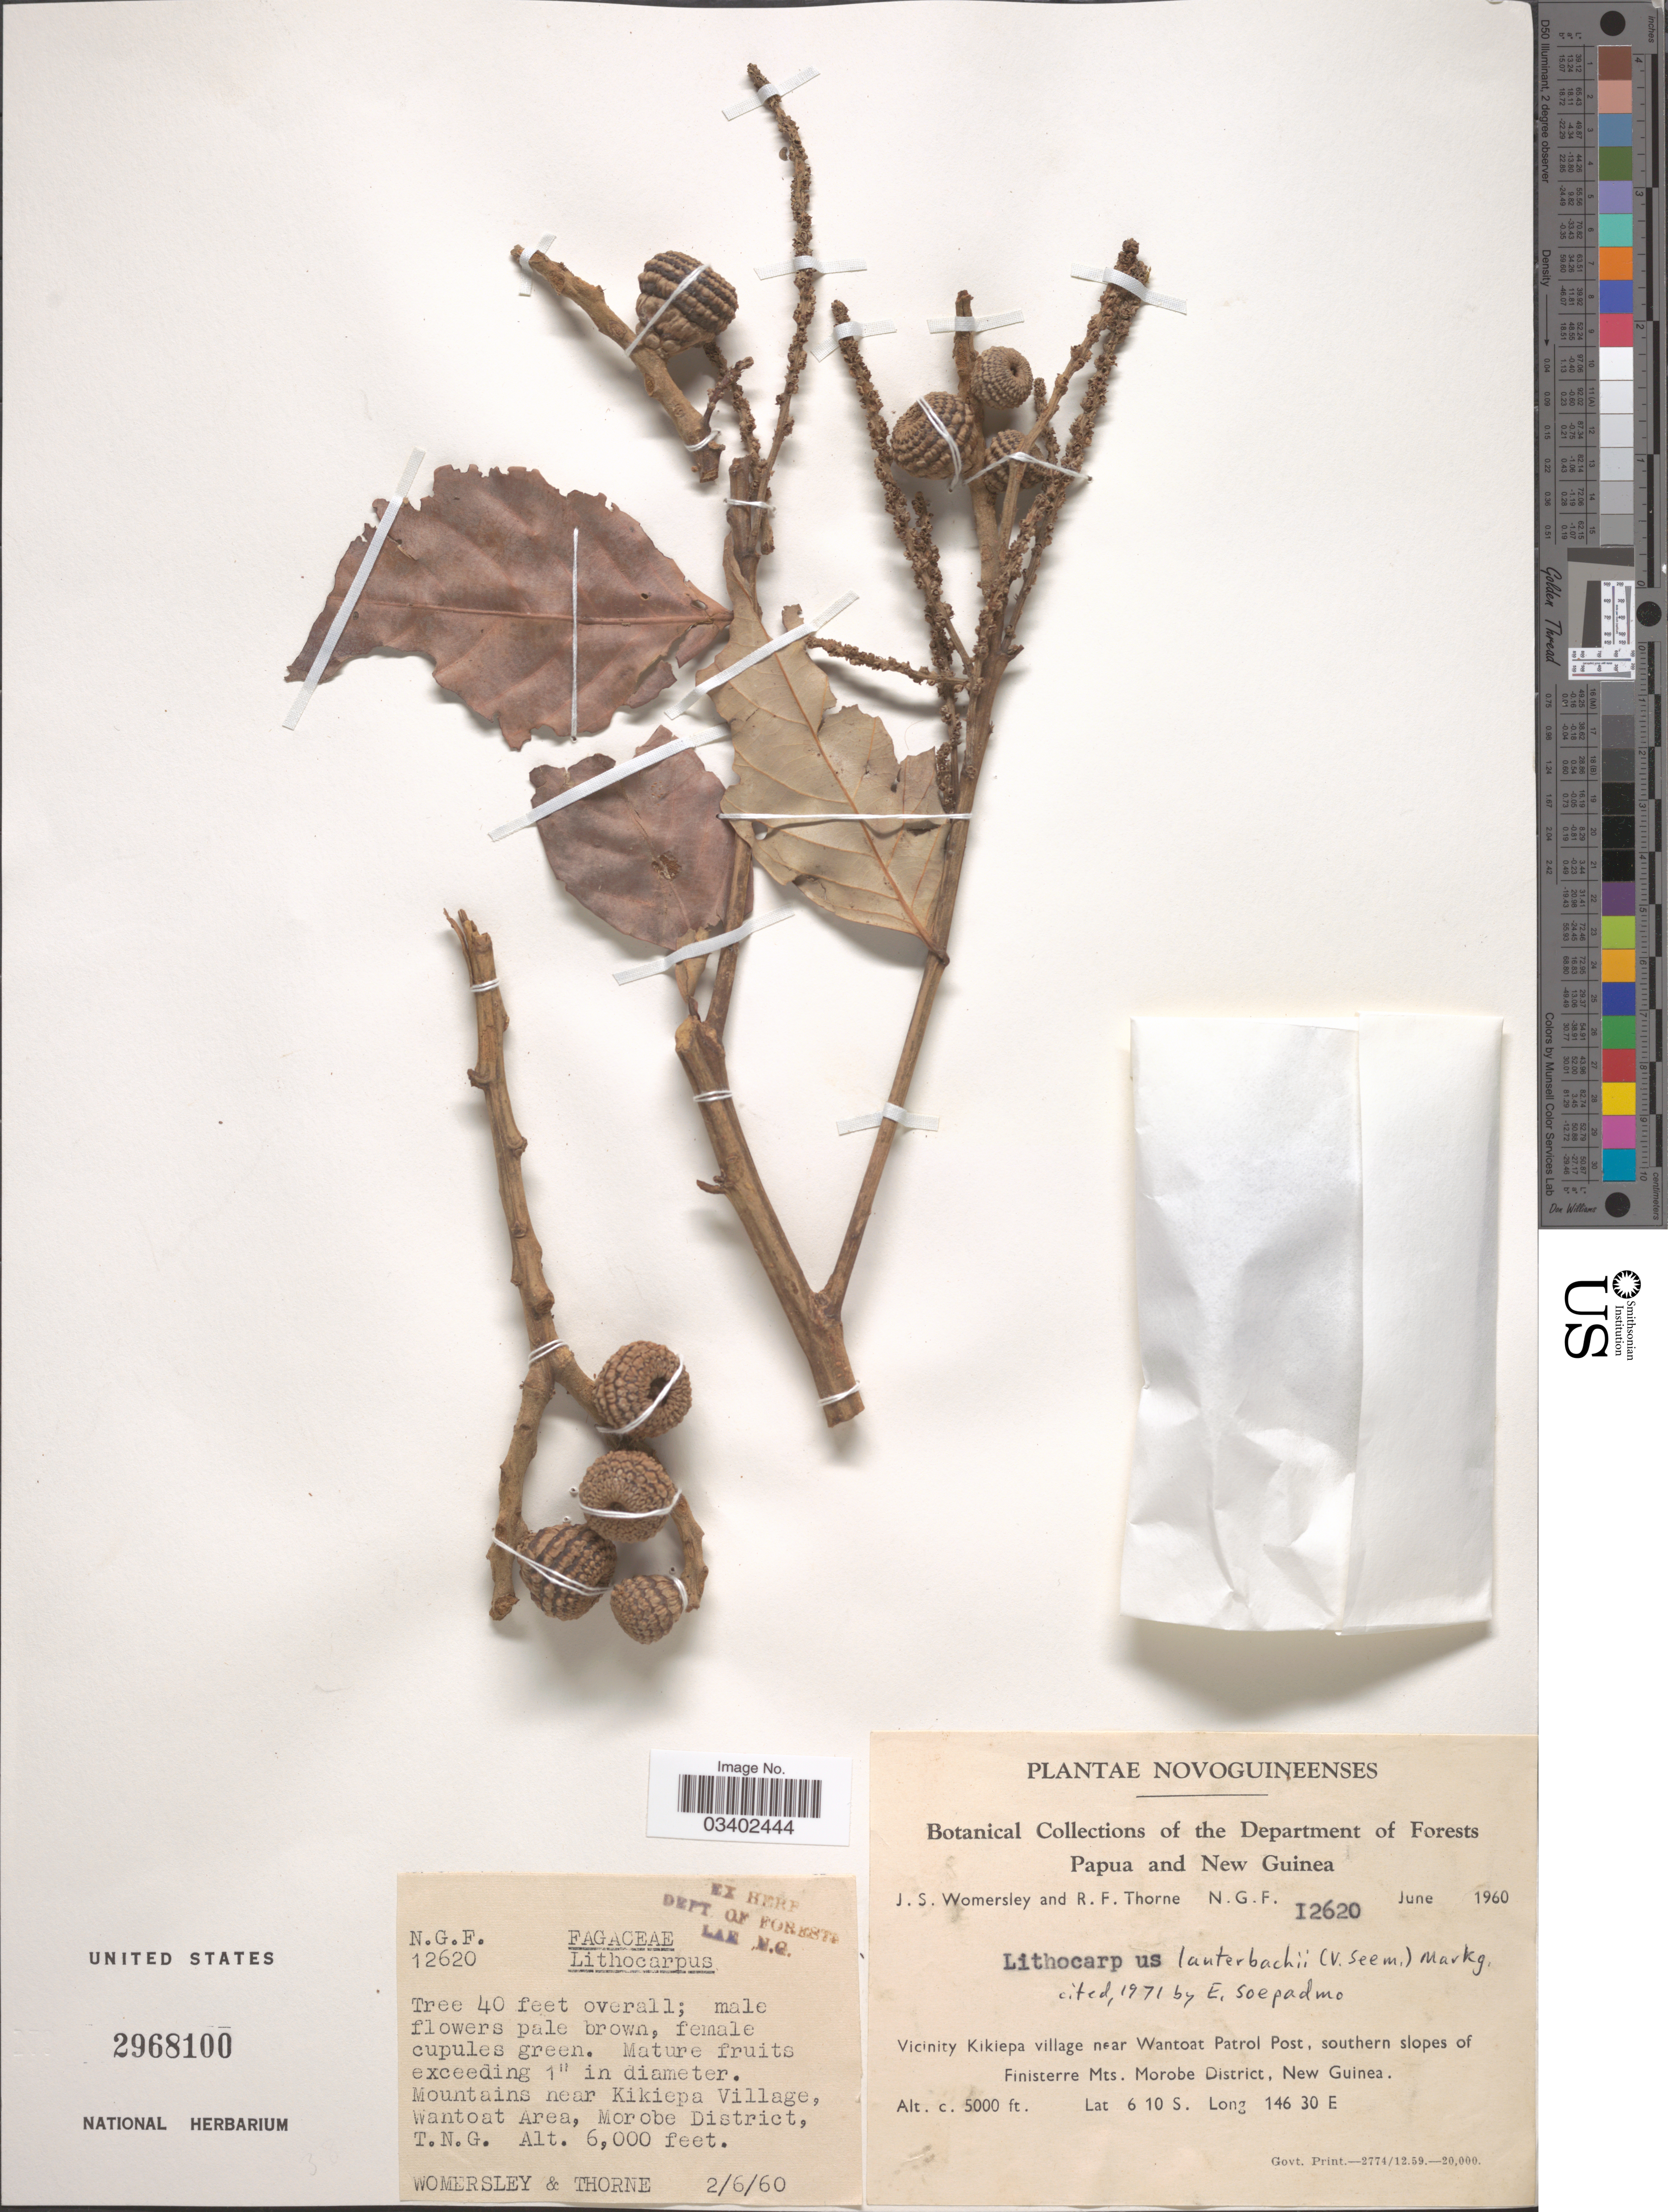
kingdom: Plantae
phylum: Tracheophyta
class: Magnoliopsida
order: Fagales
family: Fagaceae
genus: Lithocarpus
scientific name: Lithocarpus lauterbachii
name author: (Seem.) Markgr.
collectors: J. S. Womersley & R. Thorne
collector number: NGF 12620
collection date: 1960-06-02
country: Papua New Guinea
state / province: Morobe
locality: Vicinity Kikiepa village near Wantoat Patrol Post, southern slopes of Finisterre Mts. Morobe District, New Guinea.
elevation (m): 1524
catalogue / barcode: US 2968100